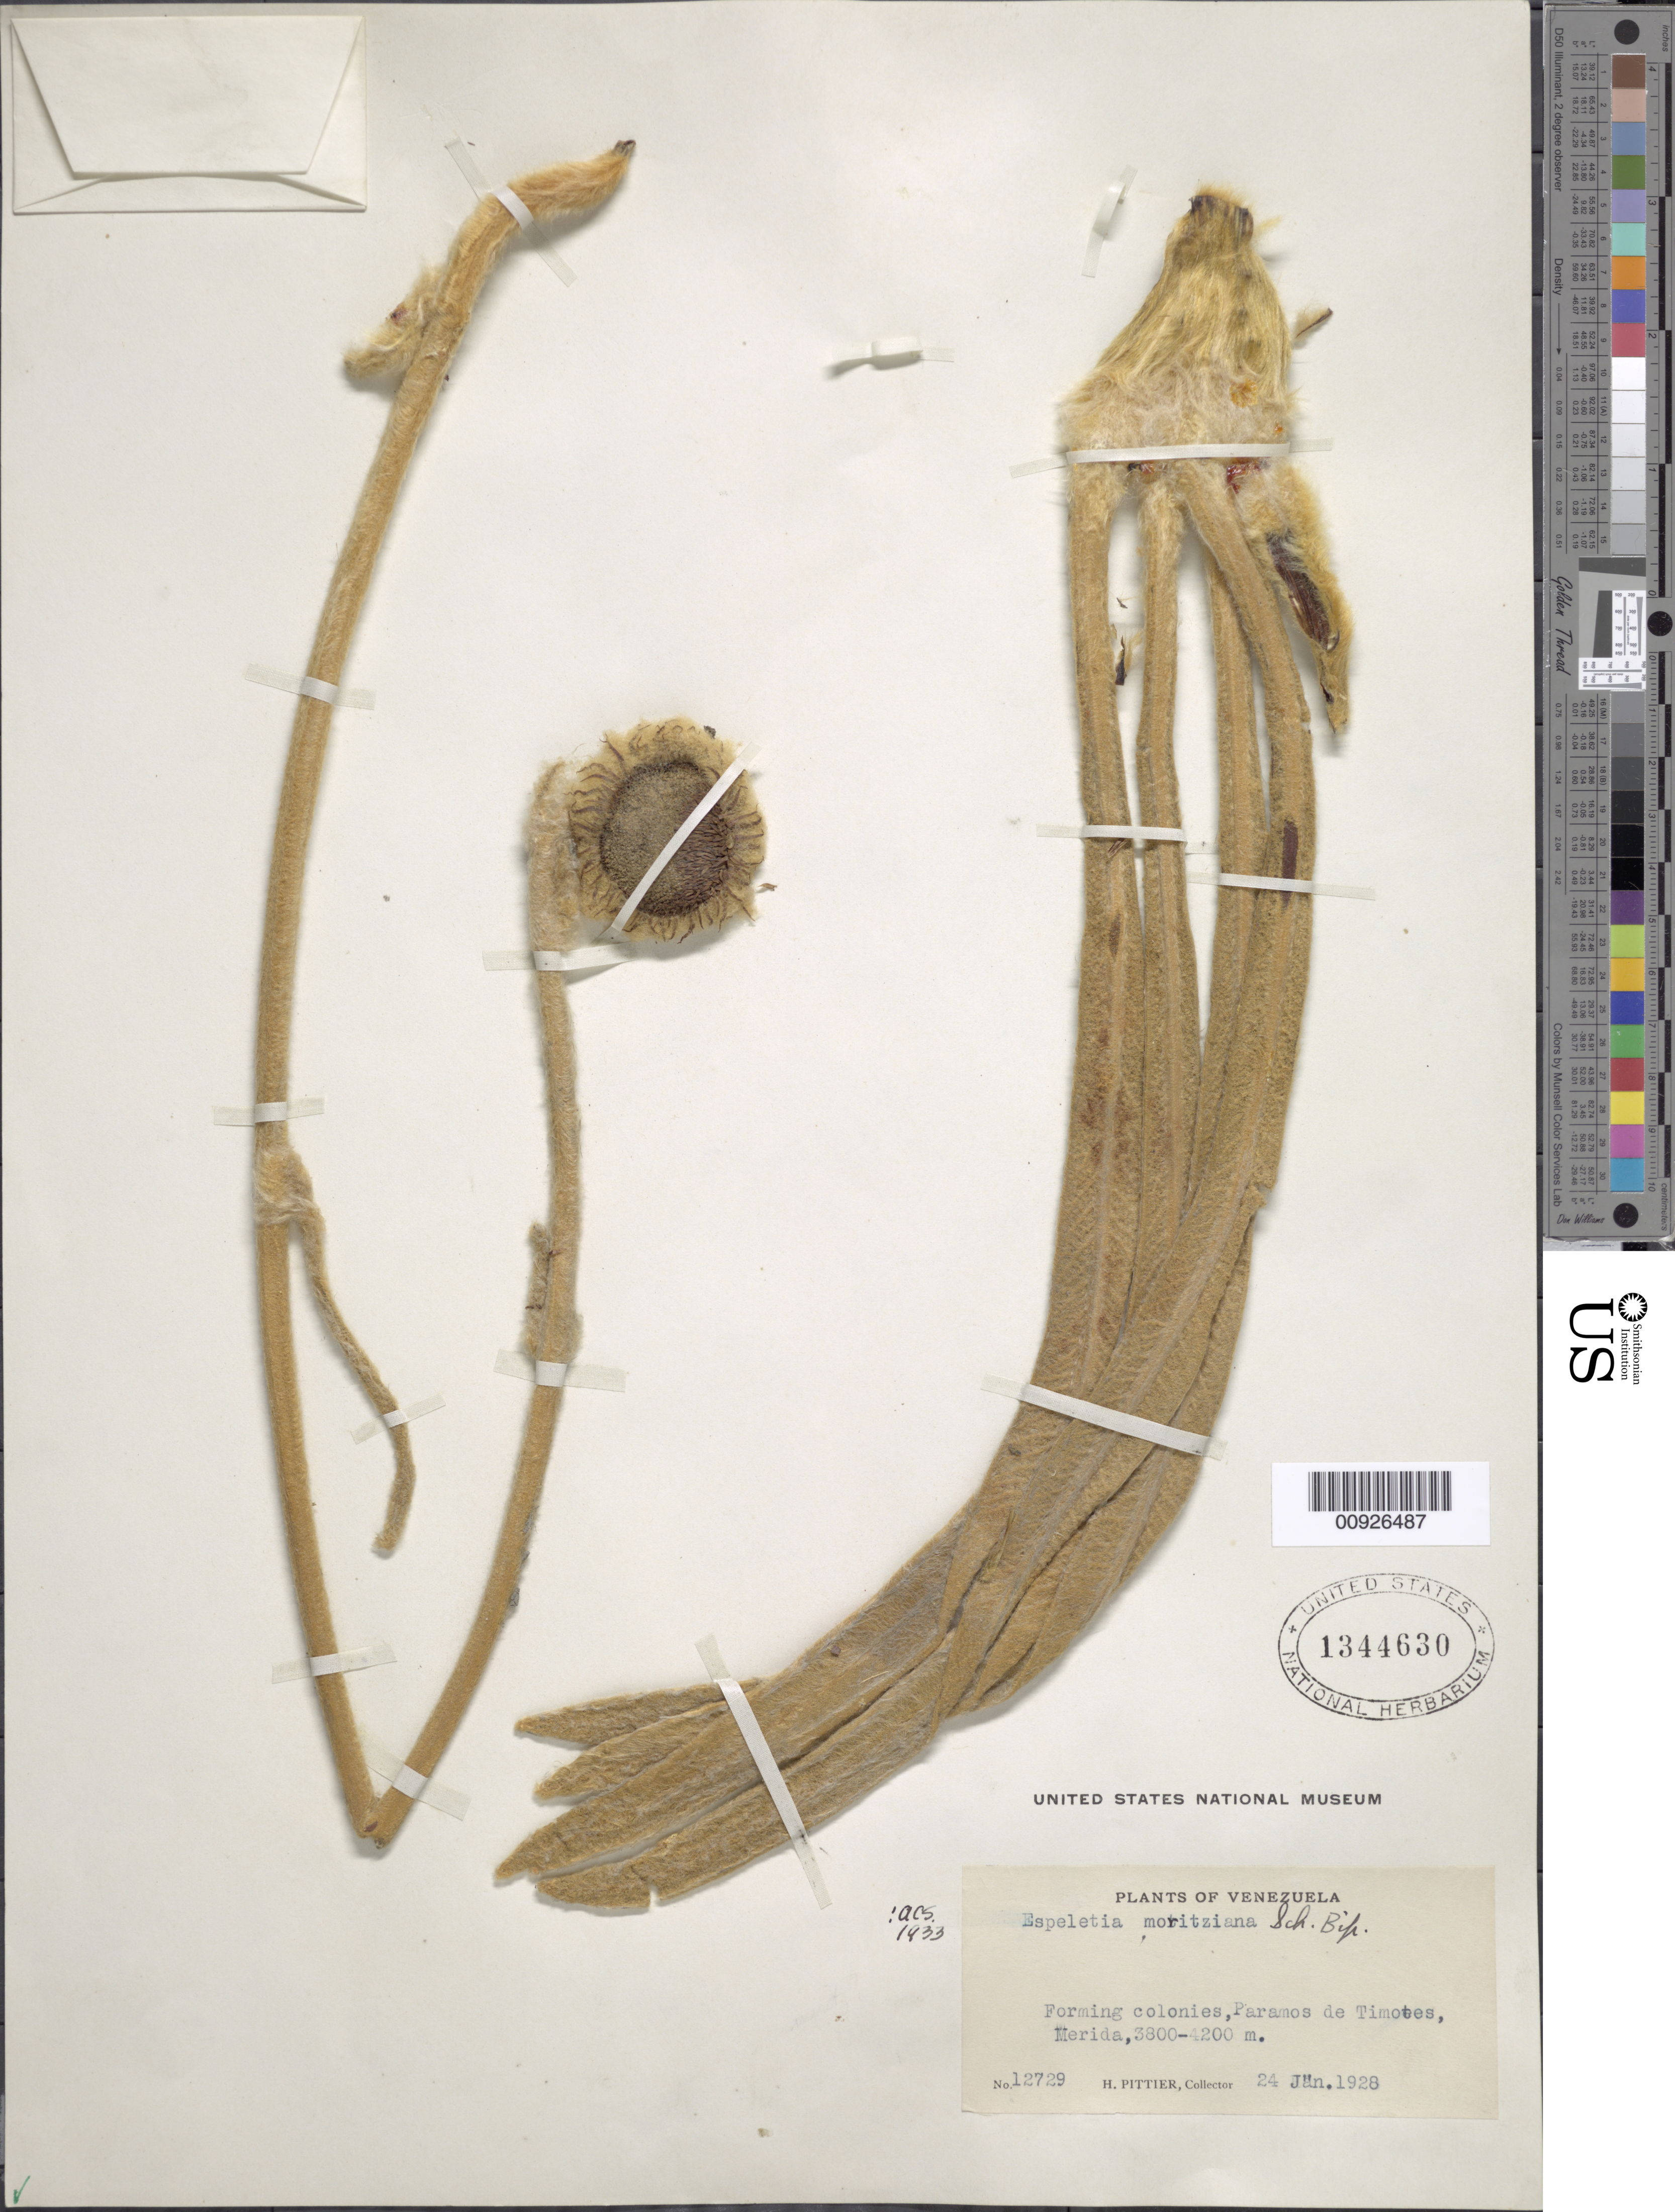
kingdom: Plantae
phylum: Tracheophyta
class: Magnoliopsida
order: Asterales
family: Asteraceae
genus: Coespeletia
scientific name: Coespeletia moritziana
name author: (Sch. Bip. ex Wedd.) Cuatrec.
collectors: H. F. Pittier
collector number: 12729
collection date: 1928-01-24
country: Venezuela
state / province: Mérida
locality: Páramo de Timotes.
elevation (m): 3800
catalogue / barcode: US 1344630